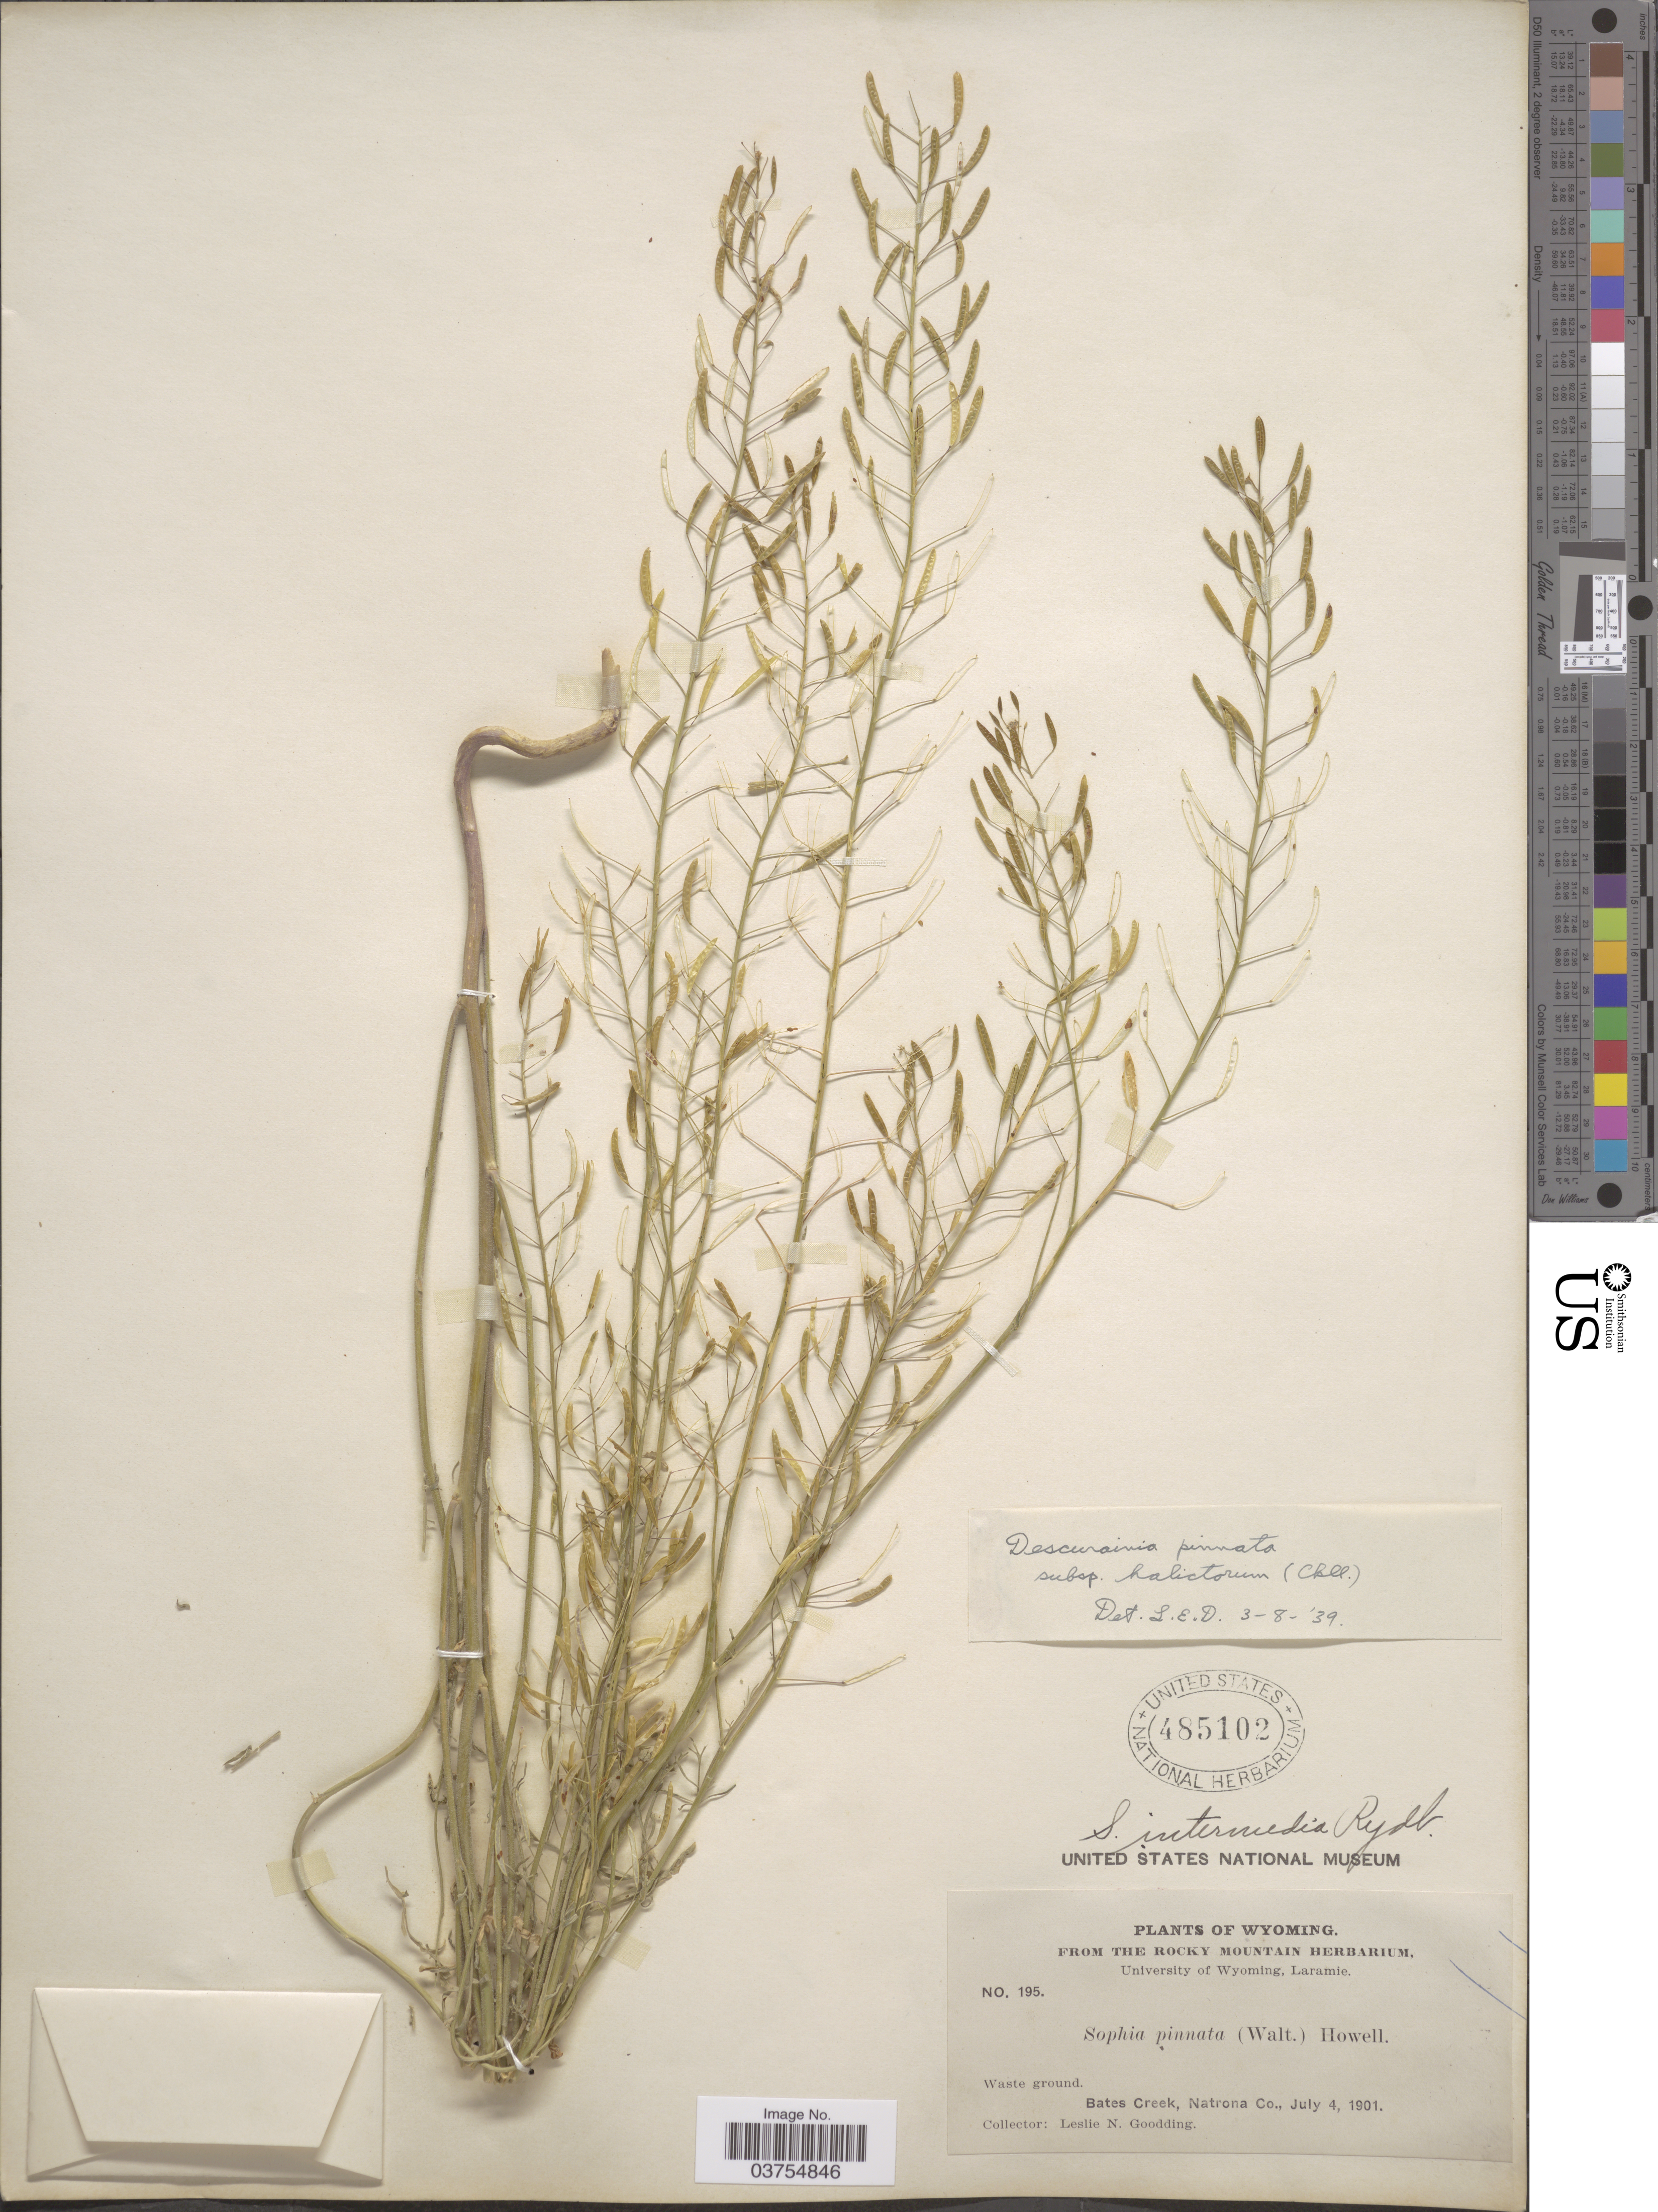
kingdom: Plantae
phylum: Tracheophyta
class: Magnoliopsida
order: Brassicales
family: Brassicaceae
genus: Descurainia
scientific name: Descurainia pinnata subsp. halictorum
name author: (Cockerell) Detling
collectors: L. N. Goodding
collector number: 195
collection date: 1901-07-04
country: United States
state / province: Wyoming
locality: Bates Creek , Natrona Co.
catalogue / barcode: US 485102